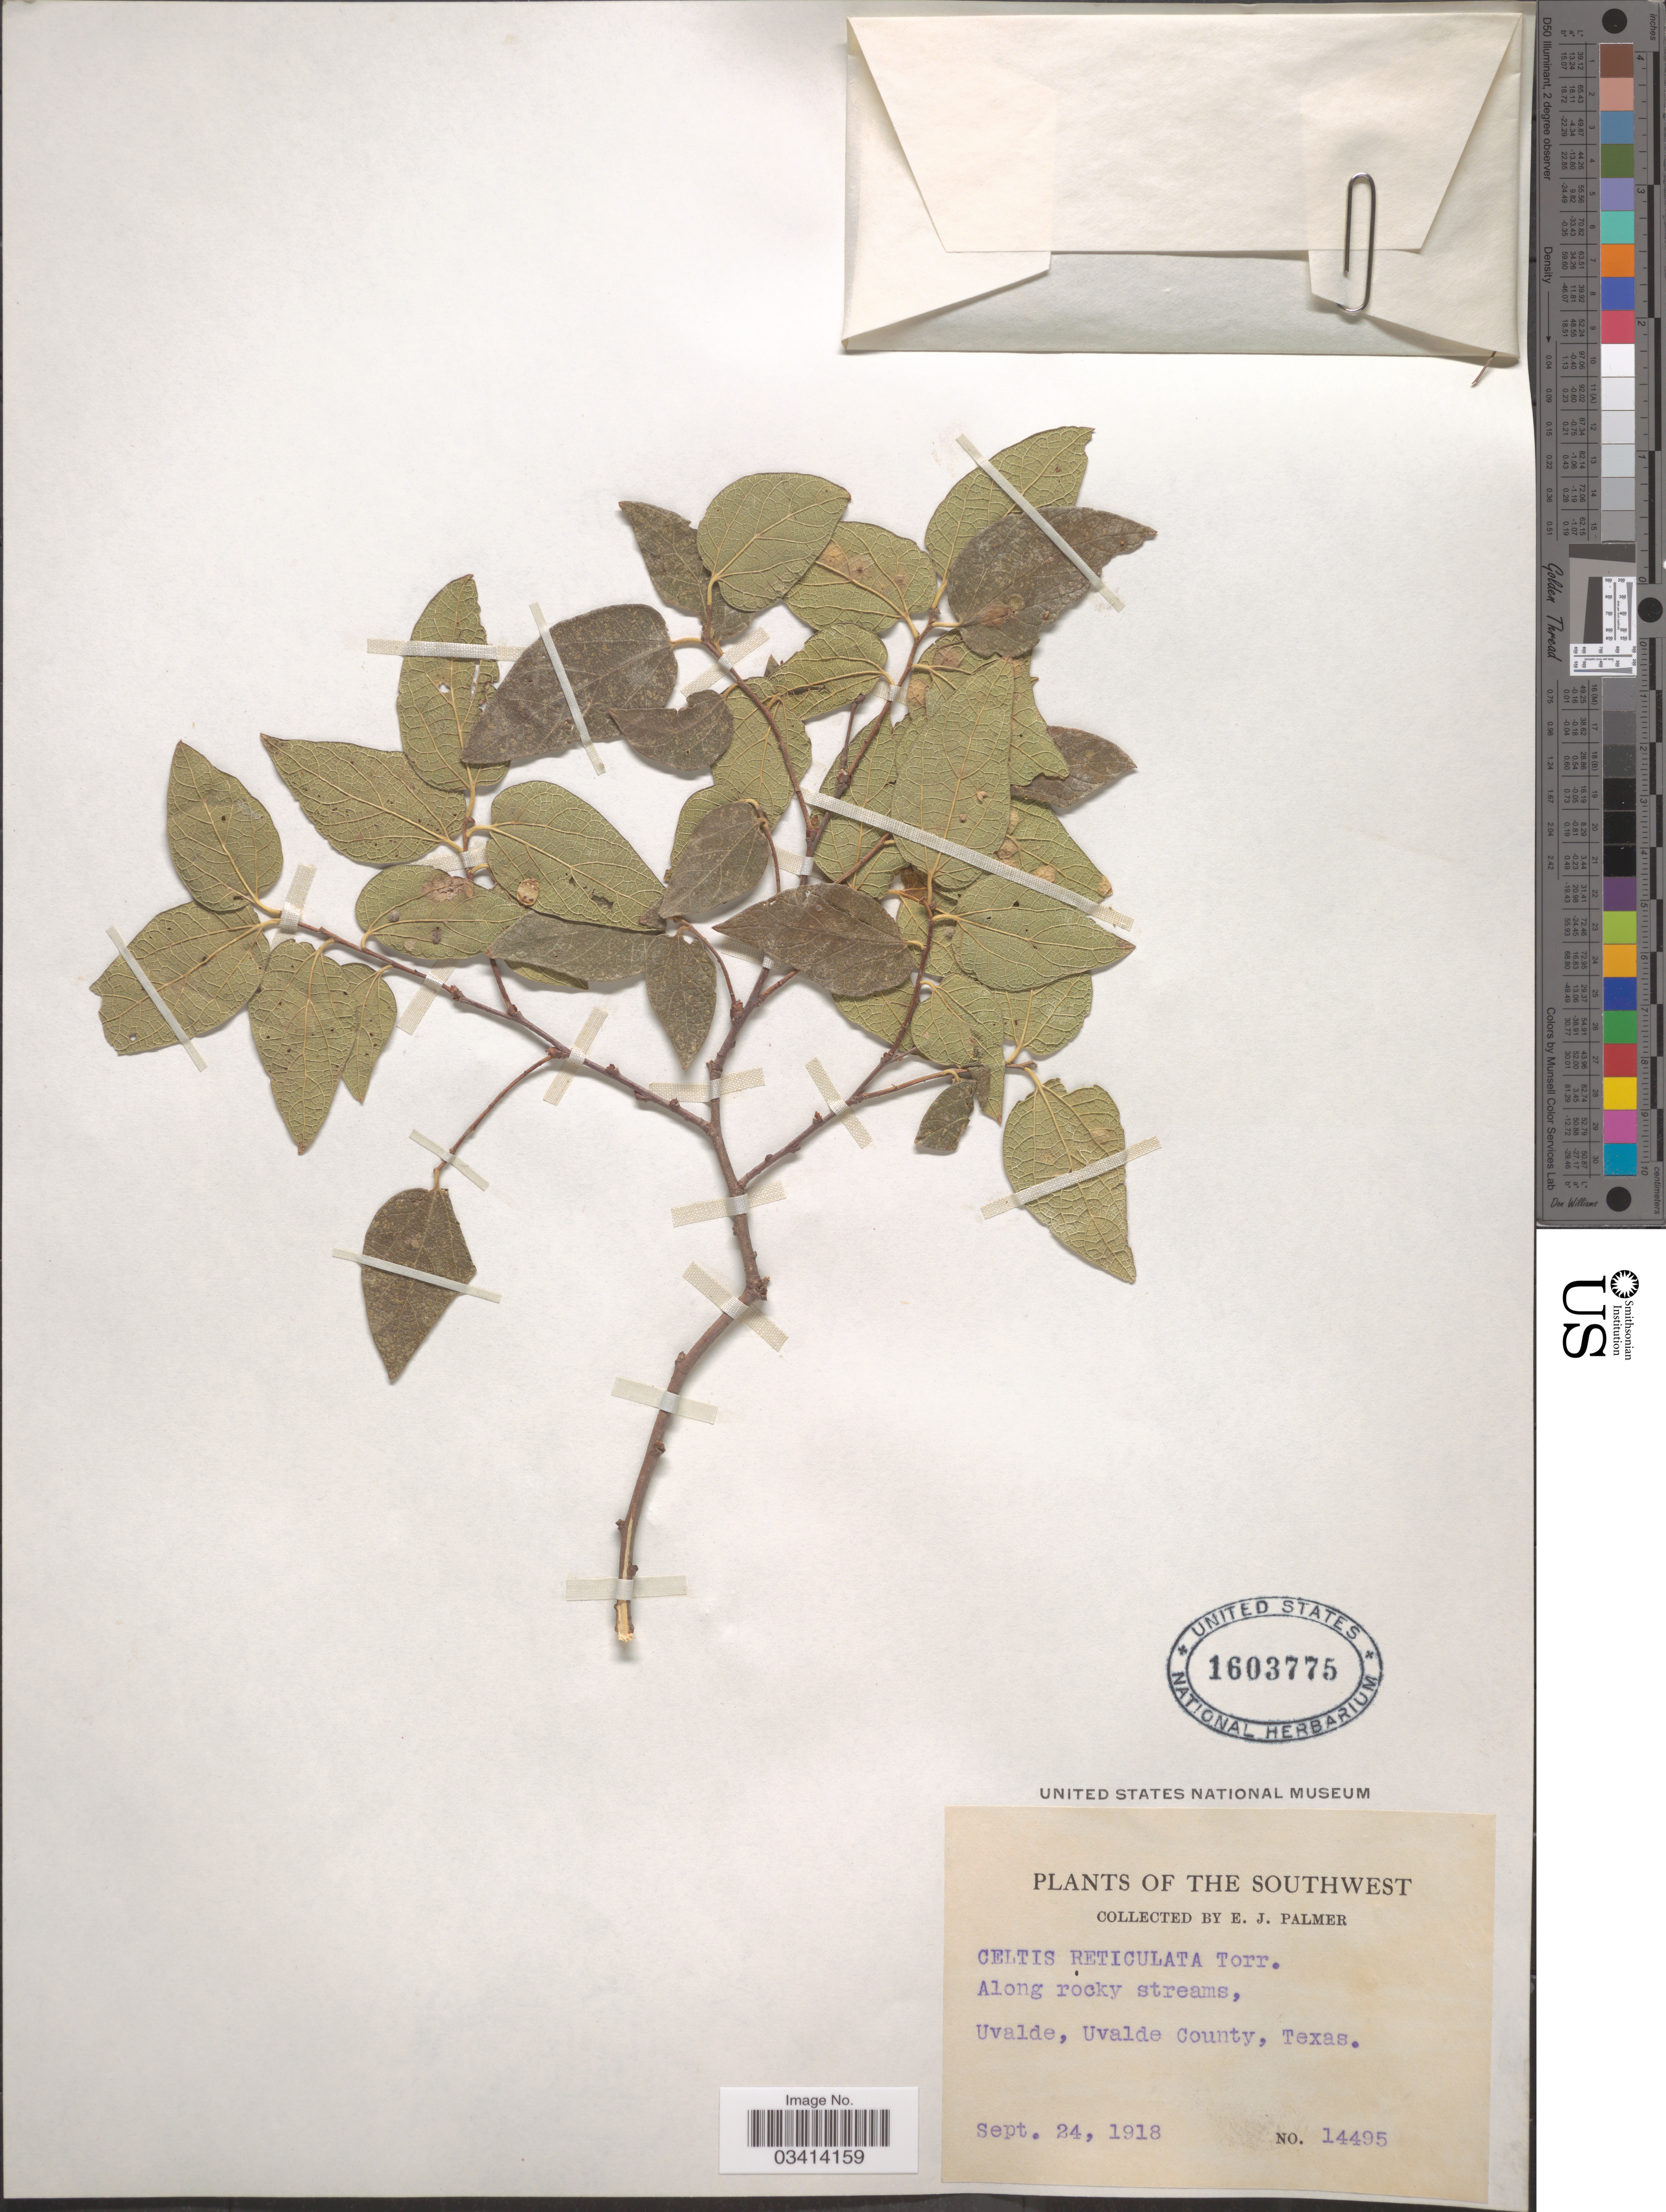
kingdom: Plantae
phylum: Tracheophyta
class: Magnoliopsida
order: Rosales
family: Cannabaceae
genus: Celtis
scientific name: Celtis reticulata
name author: Torr.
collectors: E. J. Palmer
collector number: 14495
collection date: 1918-09-24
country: United States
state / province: Texas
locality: The Southwest. Uvalde, Uvalde County.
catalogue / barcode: US 1603775